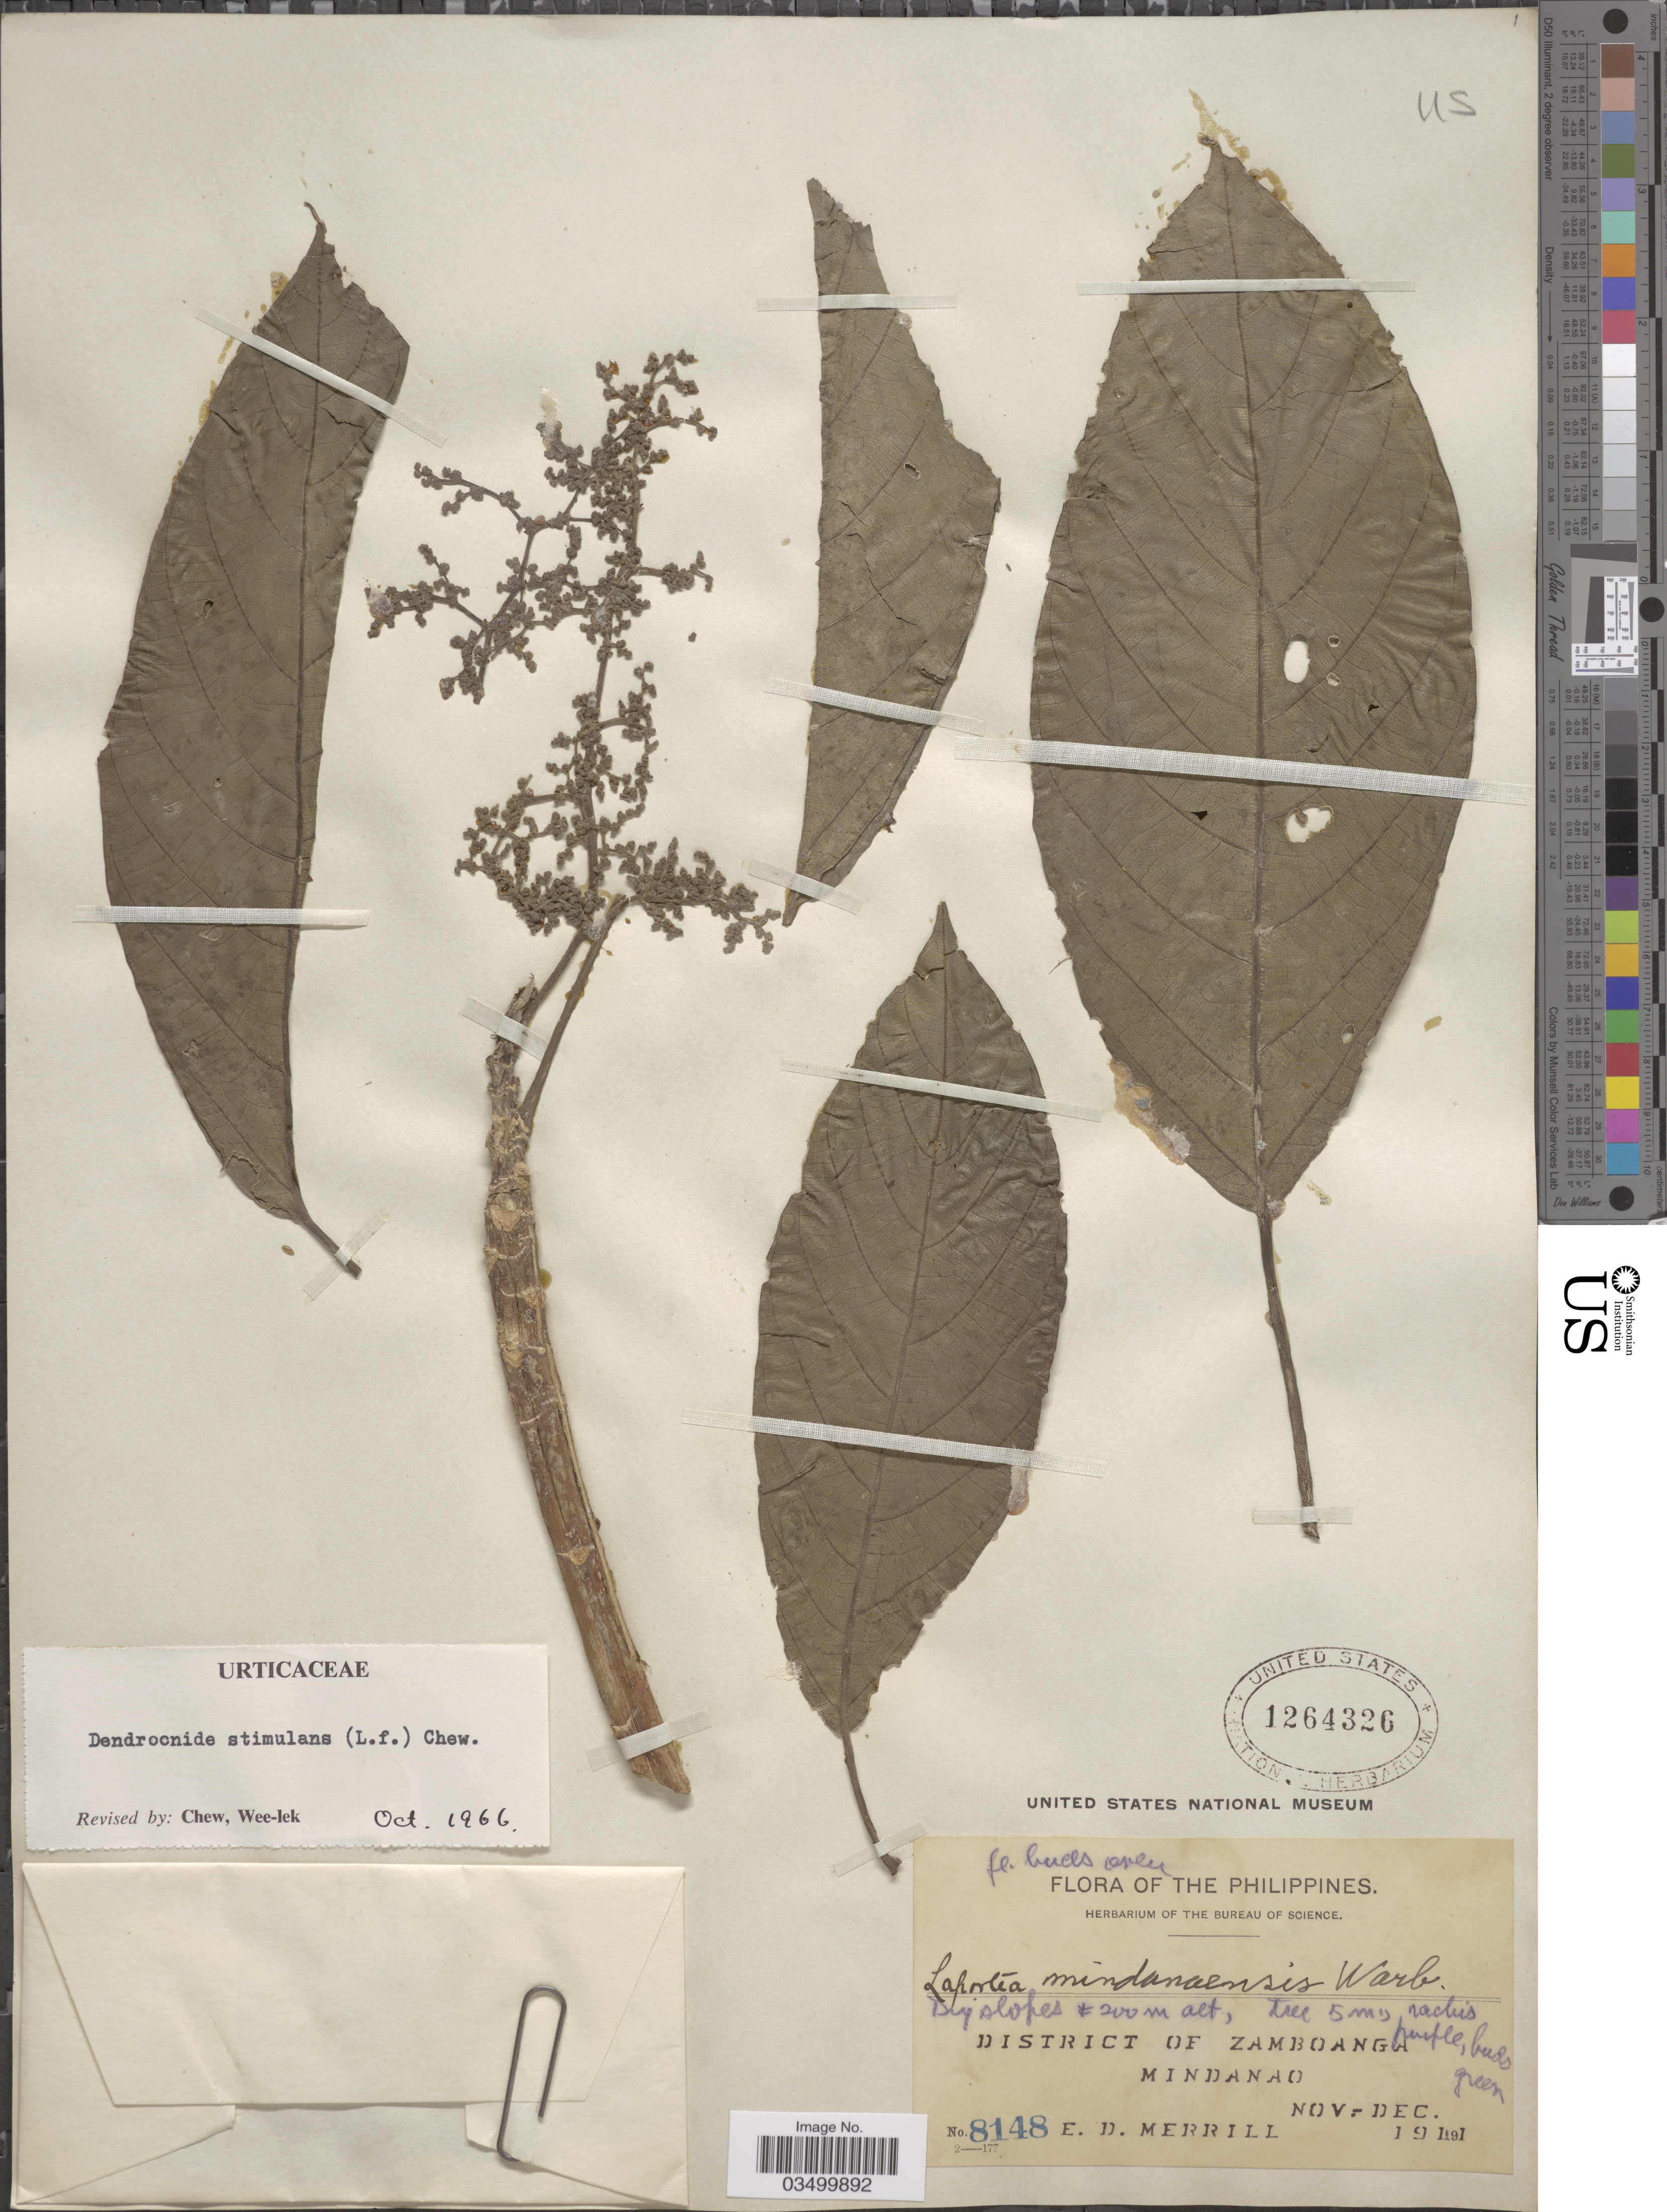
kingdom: Plantae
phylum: Tracheophyta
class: Magnoliopsida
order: Rosales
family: Urticaceae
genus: Dendrocnide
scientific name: Dendrocnide stimulans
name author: (L. f.) Chew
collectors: E. D. Merrill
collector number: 8148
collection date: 1911-11/1911-12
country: Philippines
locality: The Philippines. District of Zamboanga. Mindanao.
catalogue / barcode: US 1264326